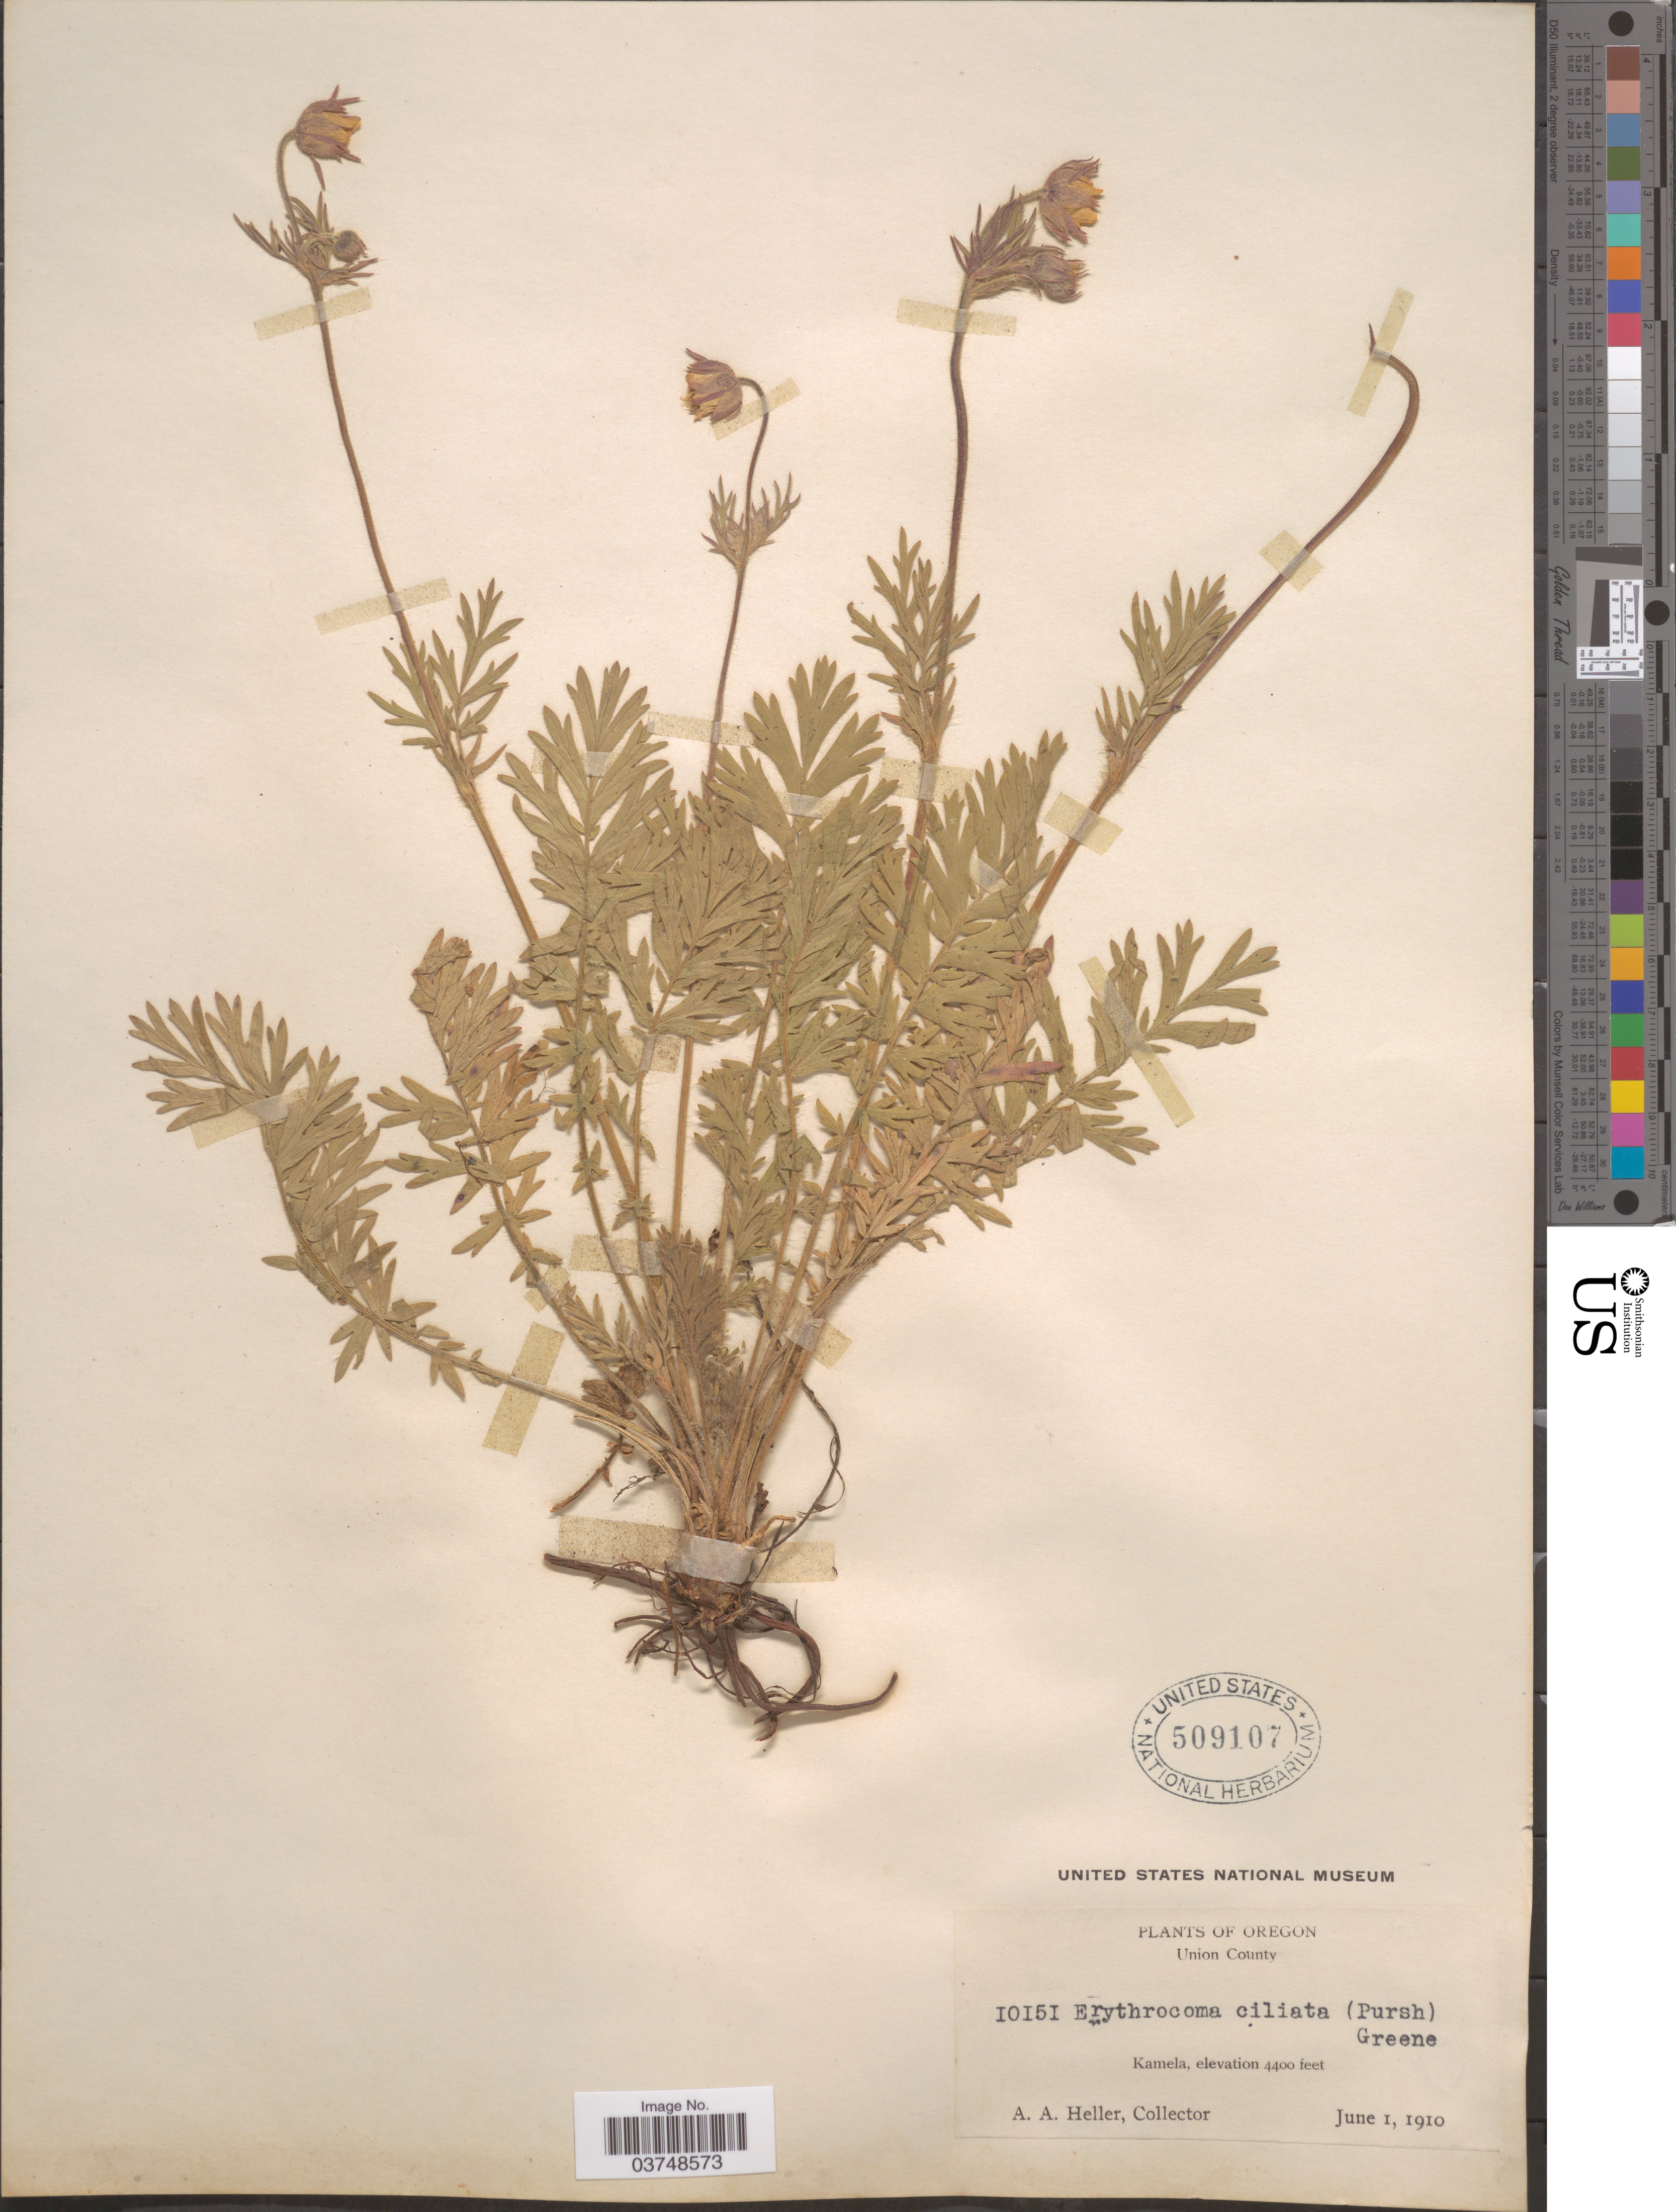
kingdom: Plantae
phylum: Tracheophyta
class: Magnoliopsida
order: Rosales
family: Rosaceae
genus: Geum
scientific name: Geum triflorum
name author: Pursh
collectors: A. A. Heller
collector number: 10151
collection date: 1910-06-01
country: United States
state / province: Oregon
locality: Union County. Kamela.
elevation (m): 1341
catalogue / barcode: US 509107